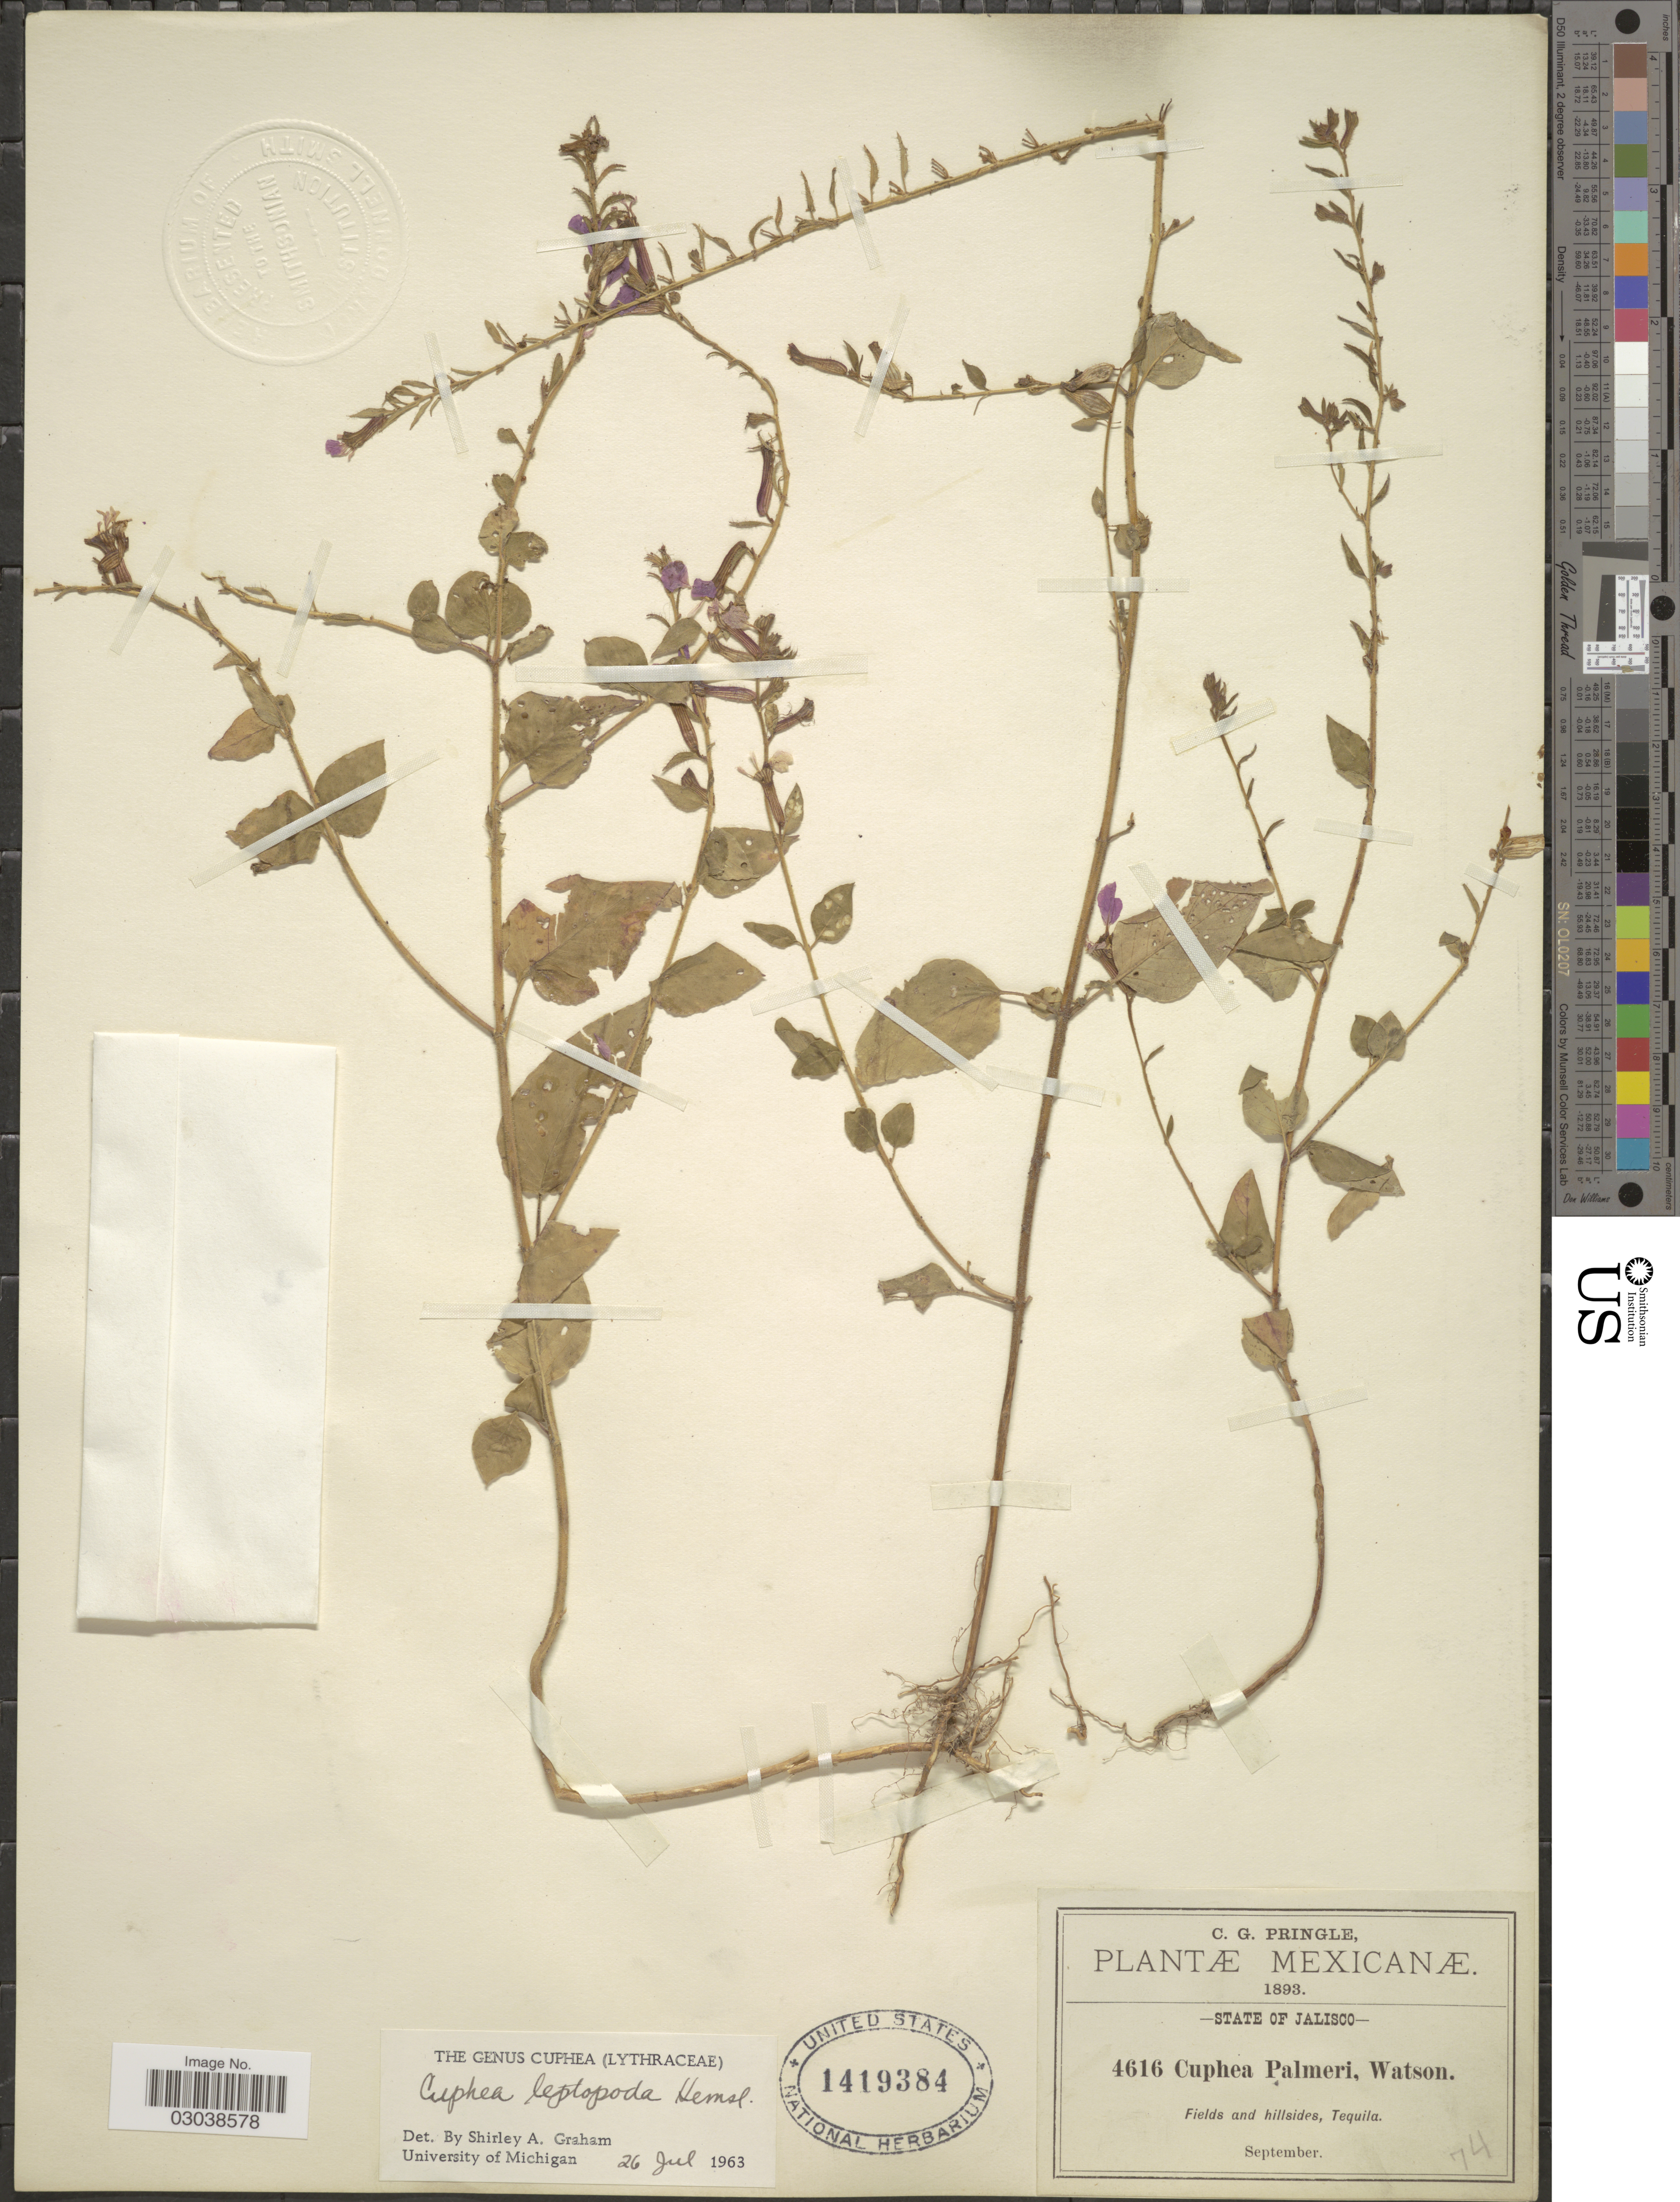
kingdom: Plantae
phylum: Tracheophyta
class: Magnoliopsida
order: Myrtales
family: Lythraceae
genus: Cuphea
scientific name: Cuphea leptopoda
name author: Hemsl.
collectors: C. G. Pringle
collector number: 4616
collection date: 1893-09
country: Mexico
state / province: Jalisco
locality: Fields and hillsides, Tequila.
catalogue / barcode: US 1419384